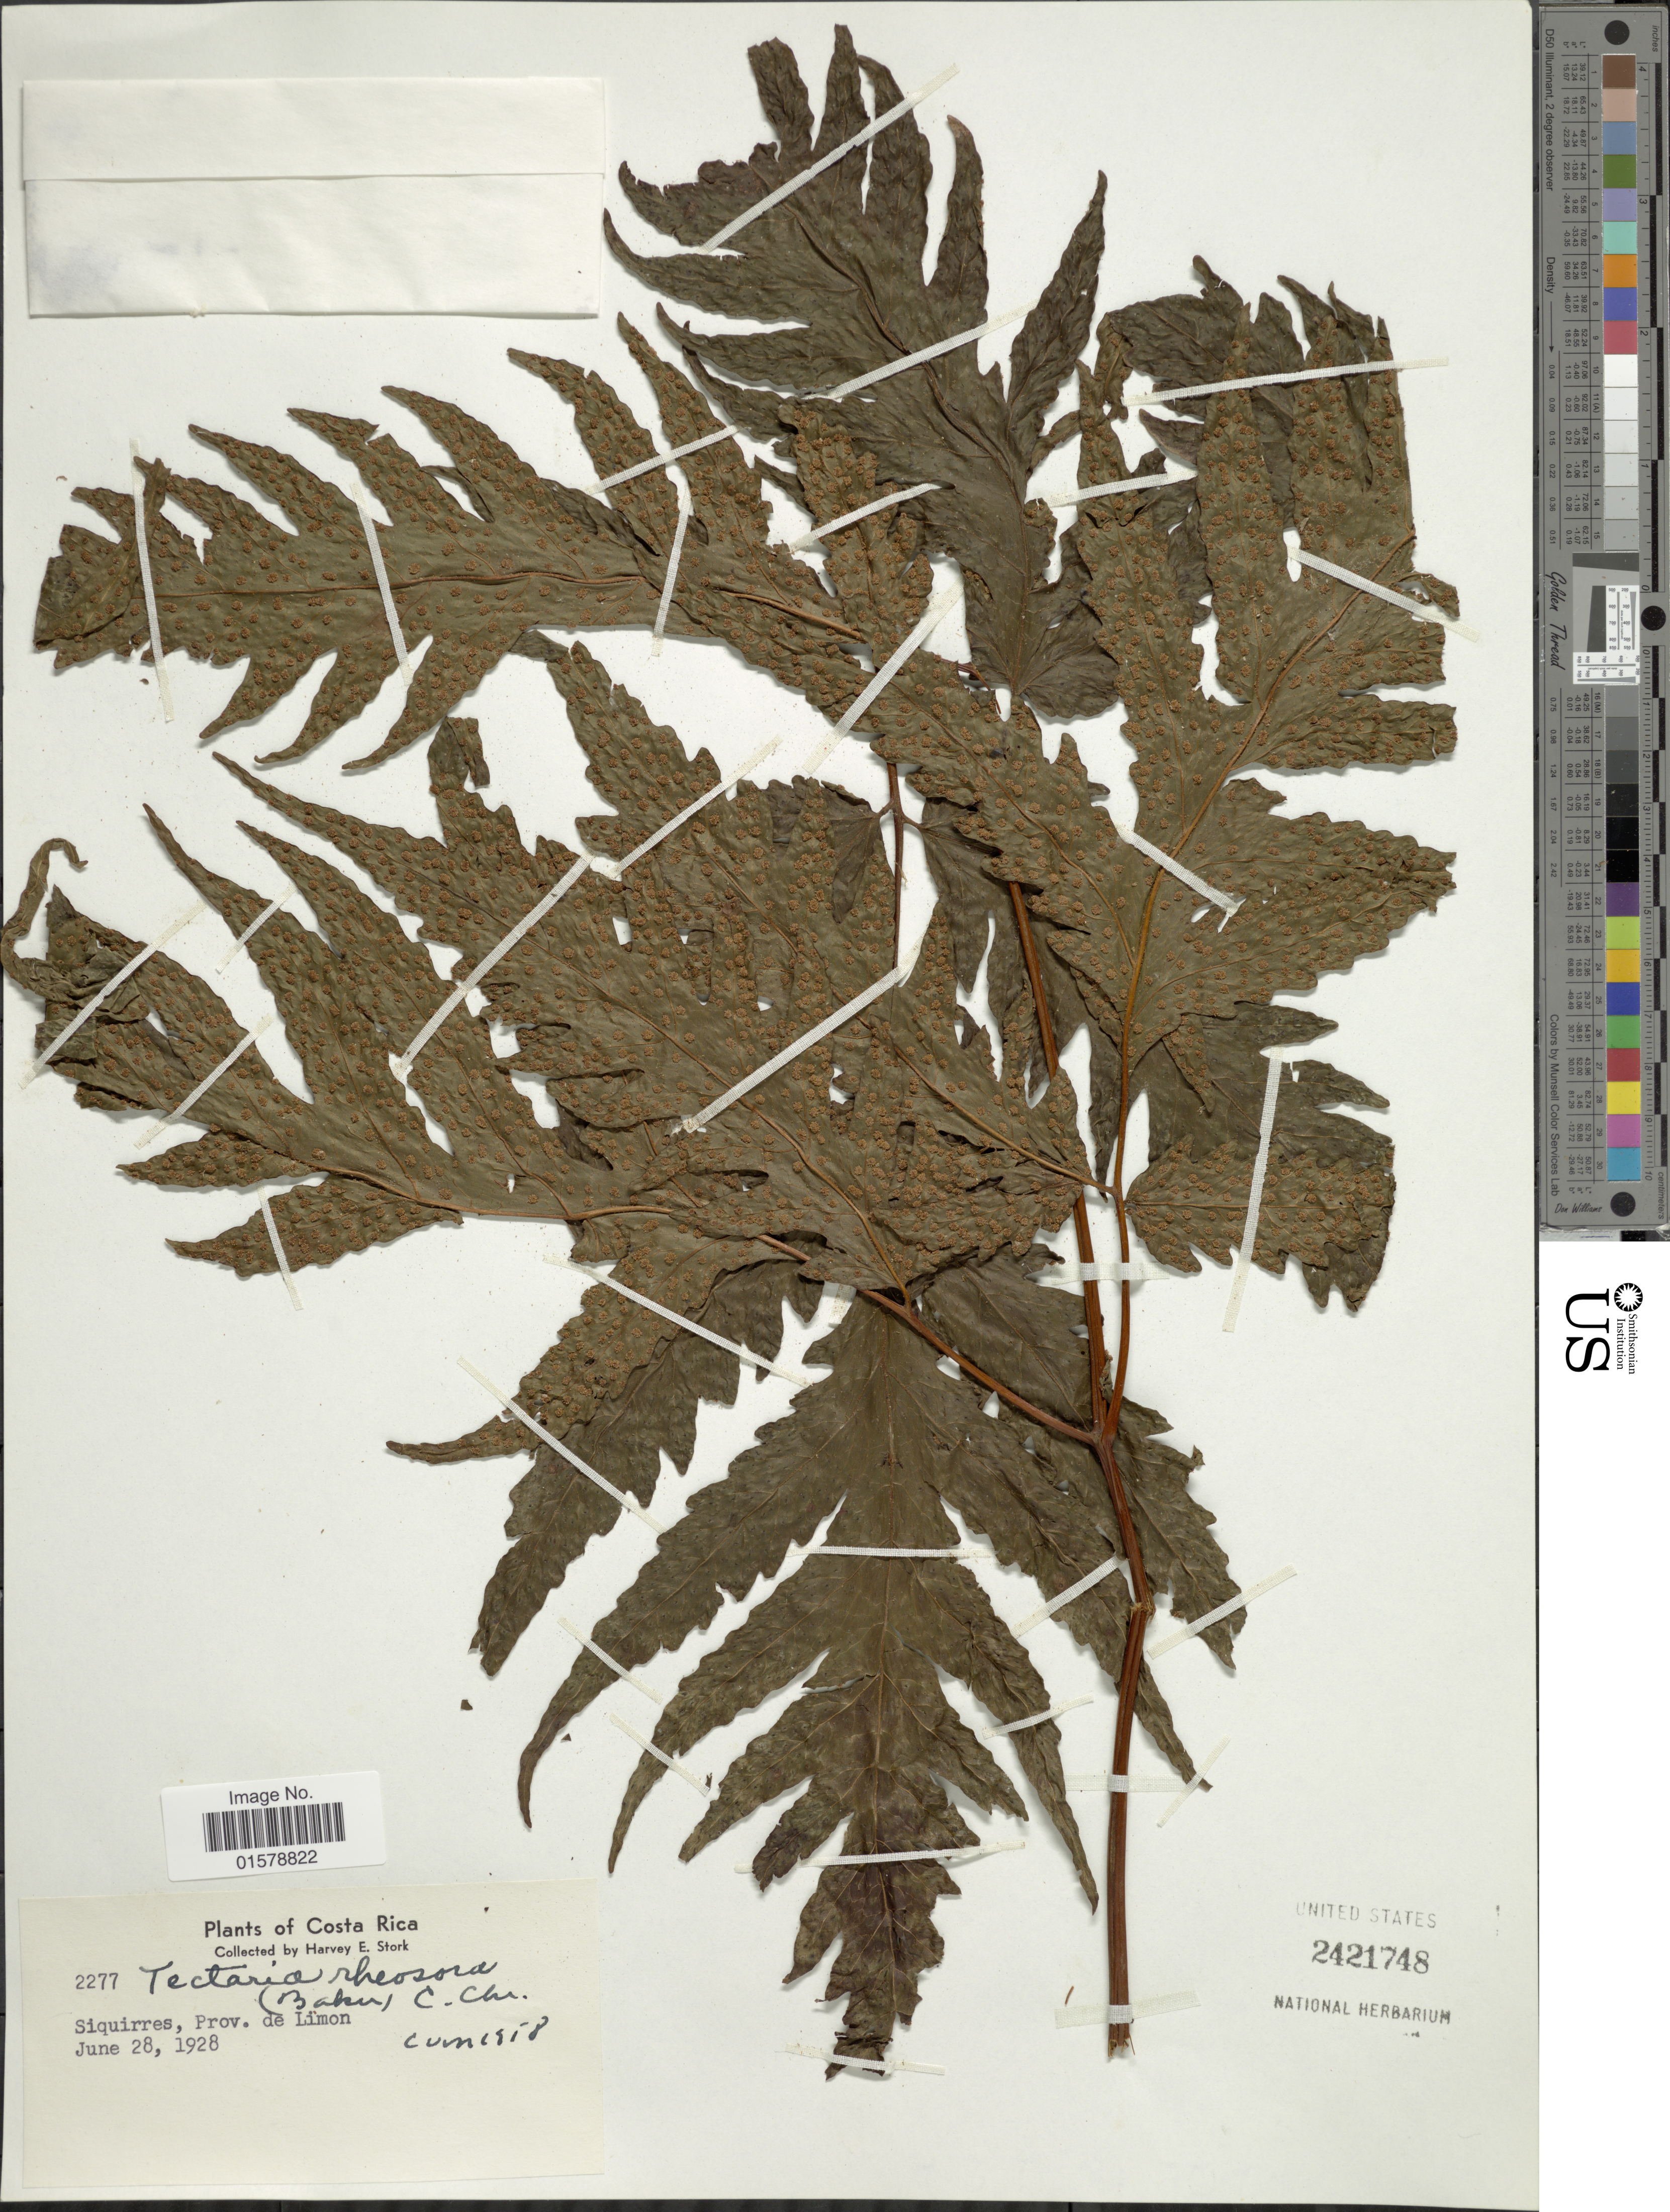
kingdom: Plantae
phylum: Tracheophyta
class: Polypodiopsida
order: Polypodiales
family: Tectariaceae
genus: Tectaria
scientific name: Tectaria rivalis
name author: (Mett. ex Kuhn) C. Chr.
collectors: H. E. Stork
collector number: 2277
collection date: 1928-06-28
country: Costa Rica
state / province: Limón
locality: Siquirres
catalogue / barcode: US 2421748